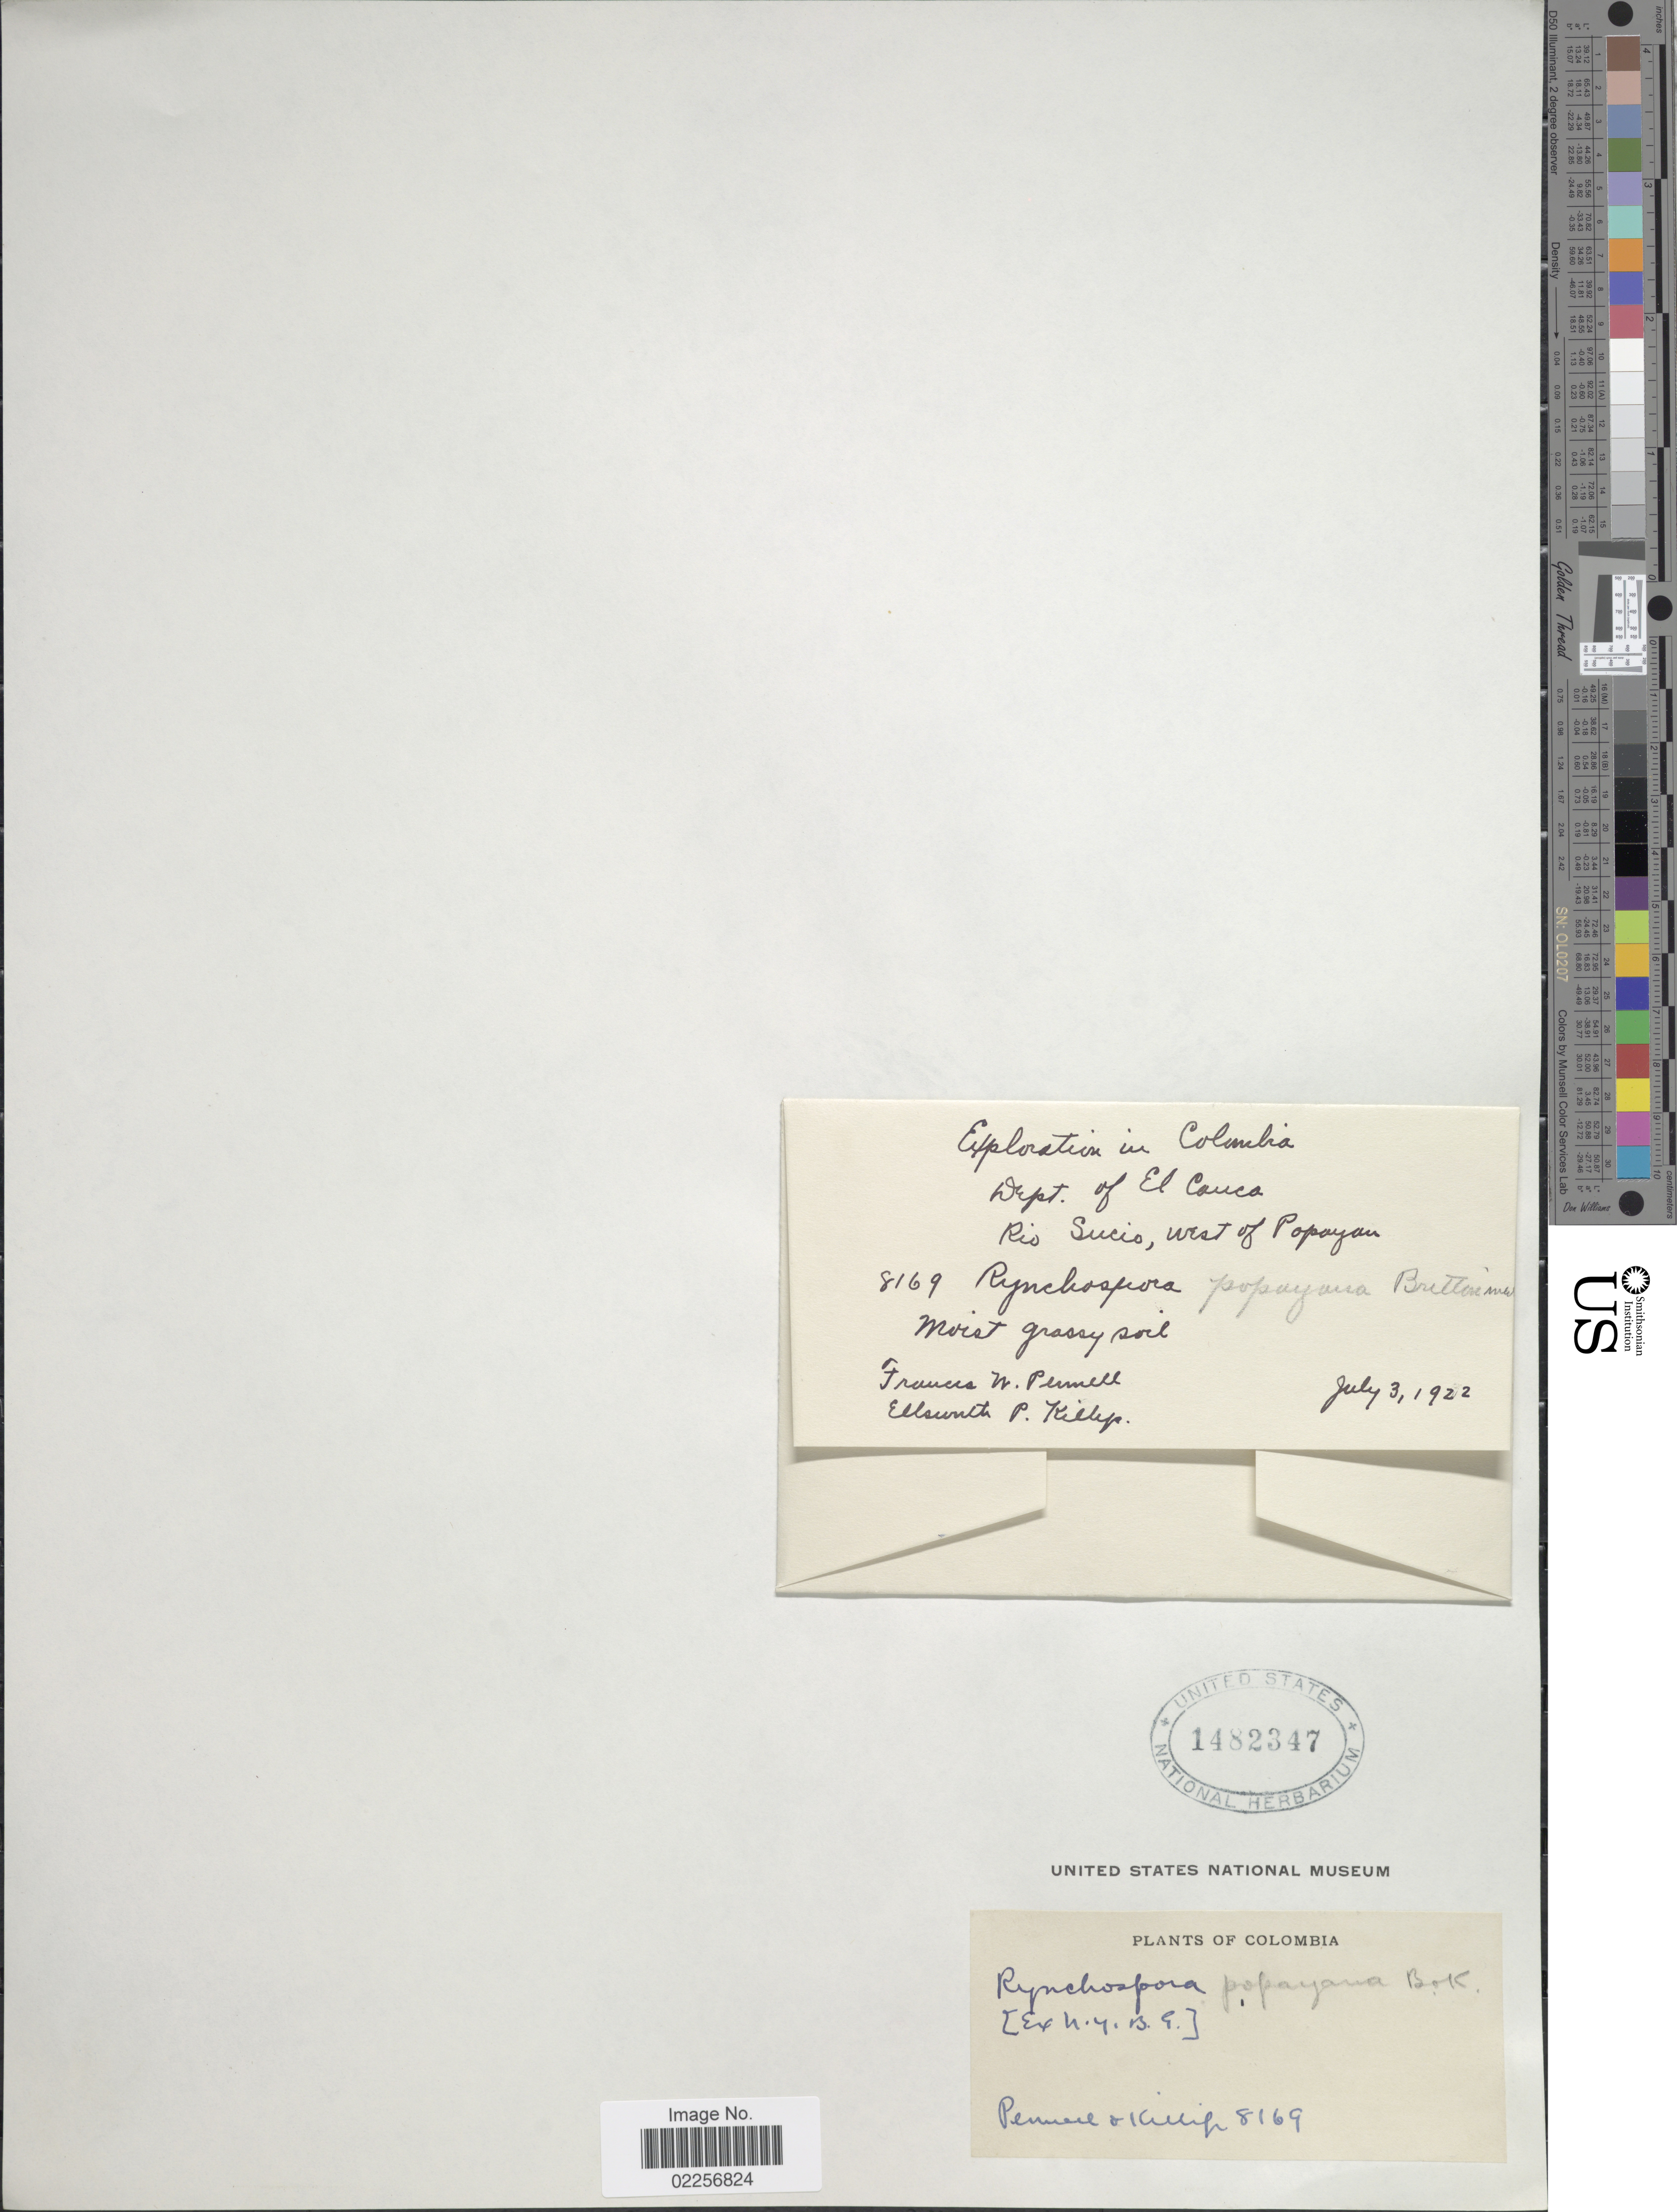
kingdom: Plantae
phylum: Tracheophyta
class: Liliopsida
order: Poales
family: Cyperaceae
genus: Rhynchospora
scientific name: Rhynchospora popayana, ined.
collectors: F. W. Pennell & E. P. Killip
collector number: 8169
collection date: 1922-07-03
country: Colombia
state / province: Cauca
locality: Dept. of El Cauca Rio Sucio, West of Popayan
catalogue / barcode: US 1482347